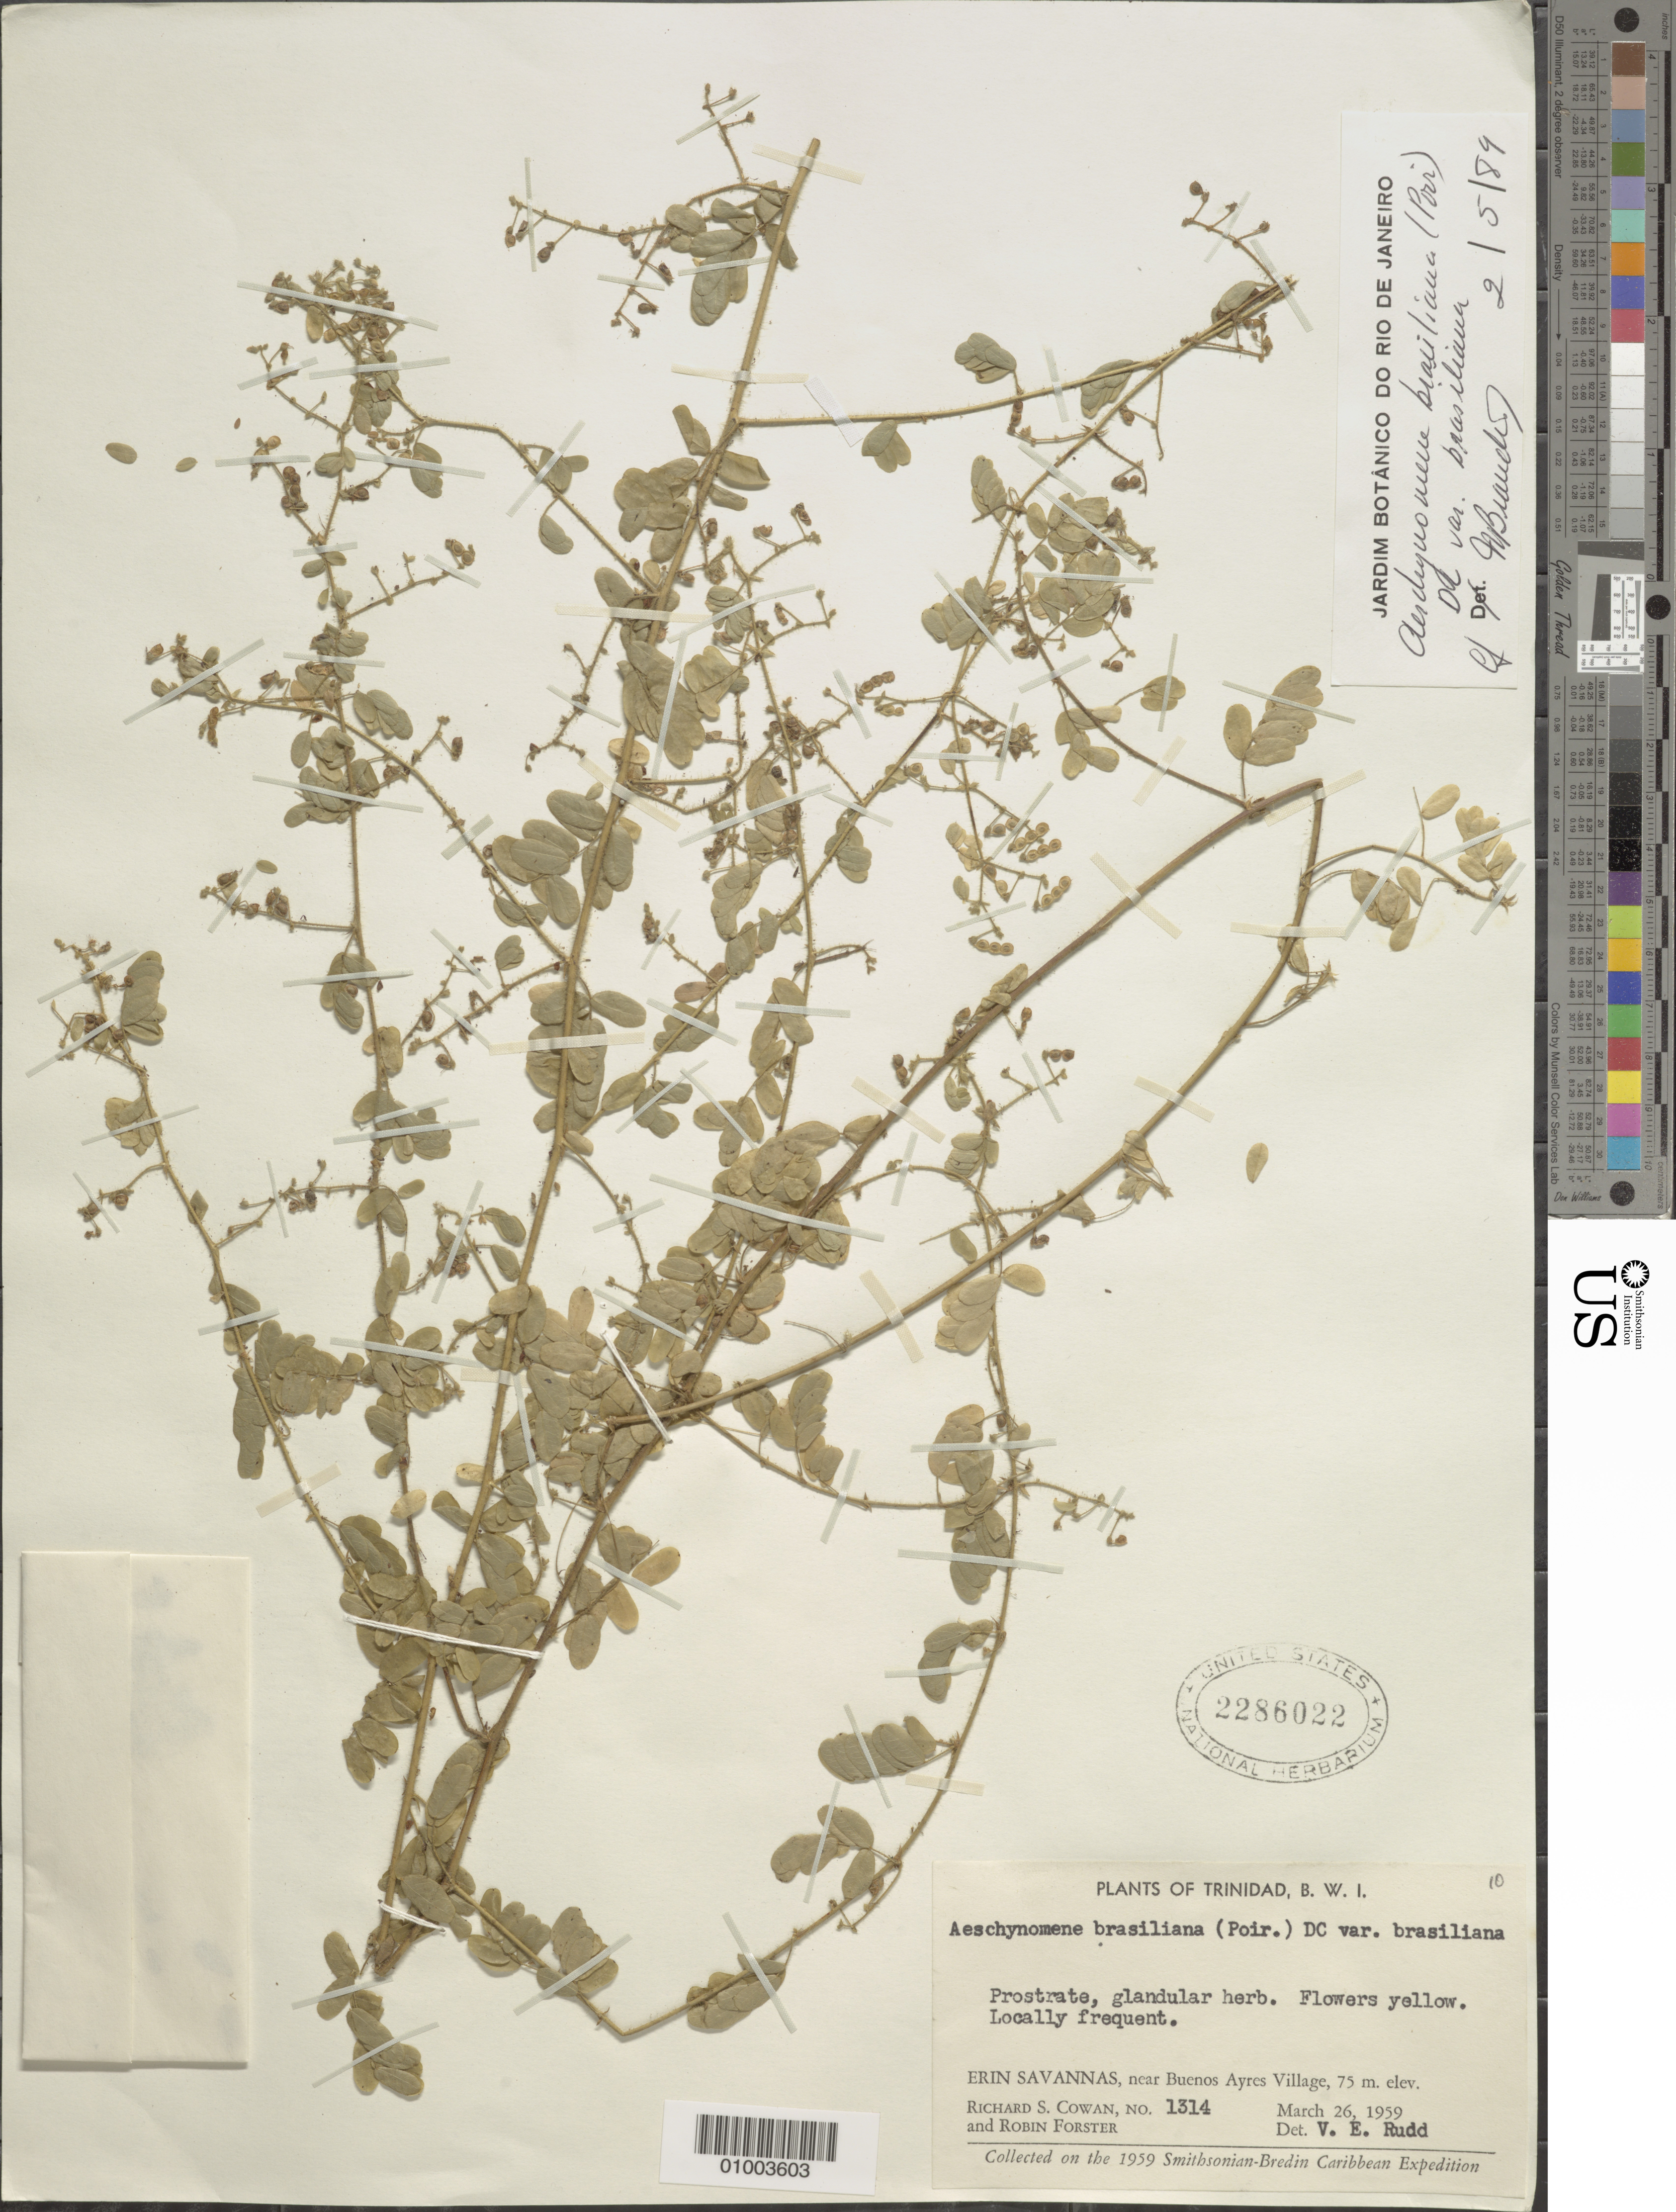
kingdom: Plantae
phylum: Tracheophyta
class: Magnoliopsida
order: Fabales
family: Fabaceae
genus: Aeschynomene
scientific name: Aeschynomene brasiliana var. brasiliana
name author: (Poir.) DC.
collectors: R. S. Cowan & R. Forster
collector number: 1314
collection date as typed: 26 Mar 1959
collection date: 1959-03-26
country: Trinidad and Tobago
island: Trinidad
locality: Erin Savannas, near Buenos Ayres Village, 75m elevation. Prostrate, glandular herb.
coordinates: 0 N, 0 E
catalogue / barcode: US 2286022